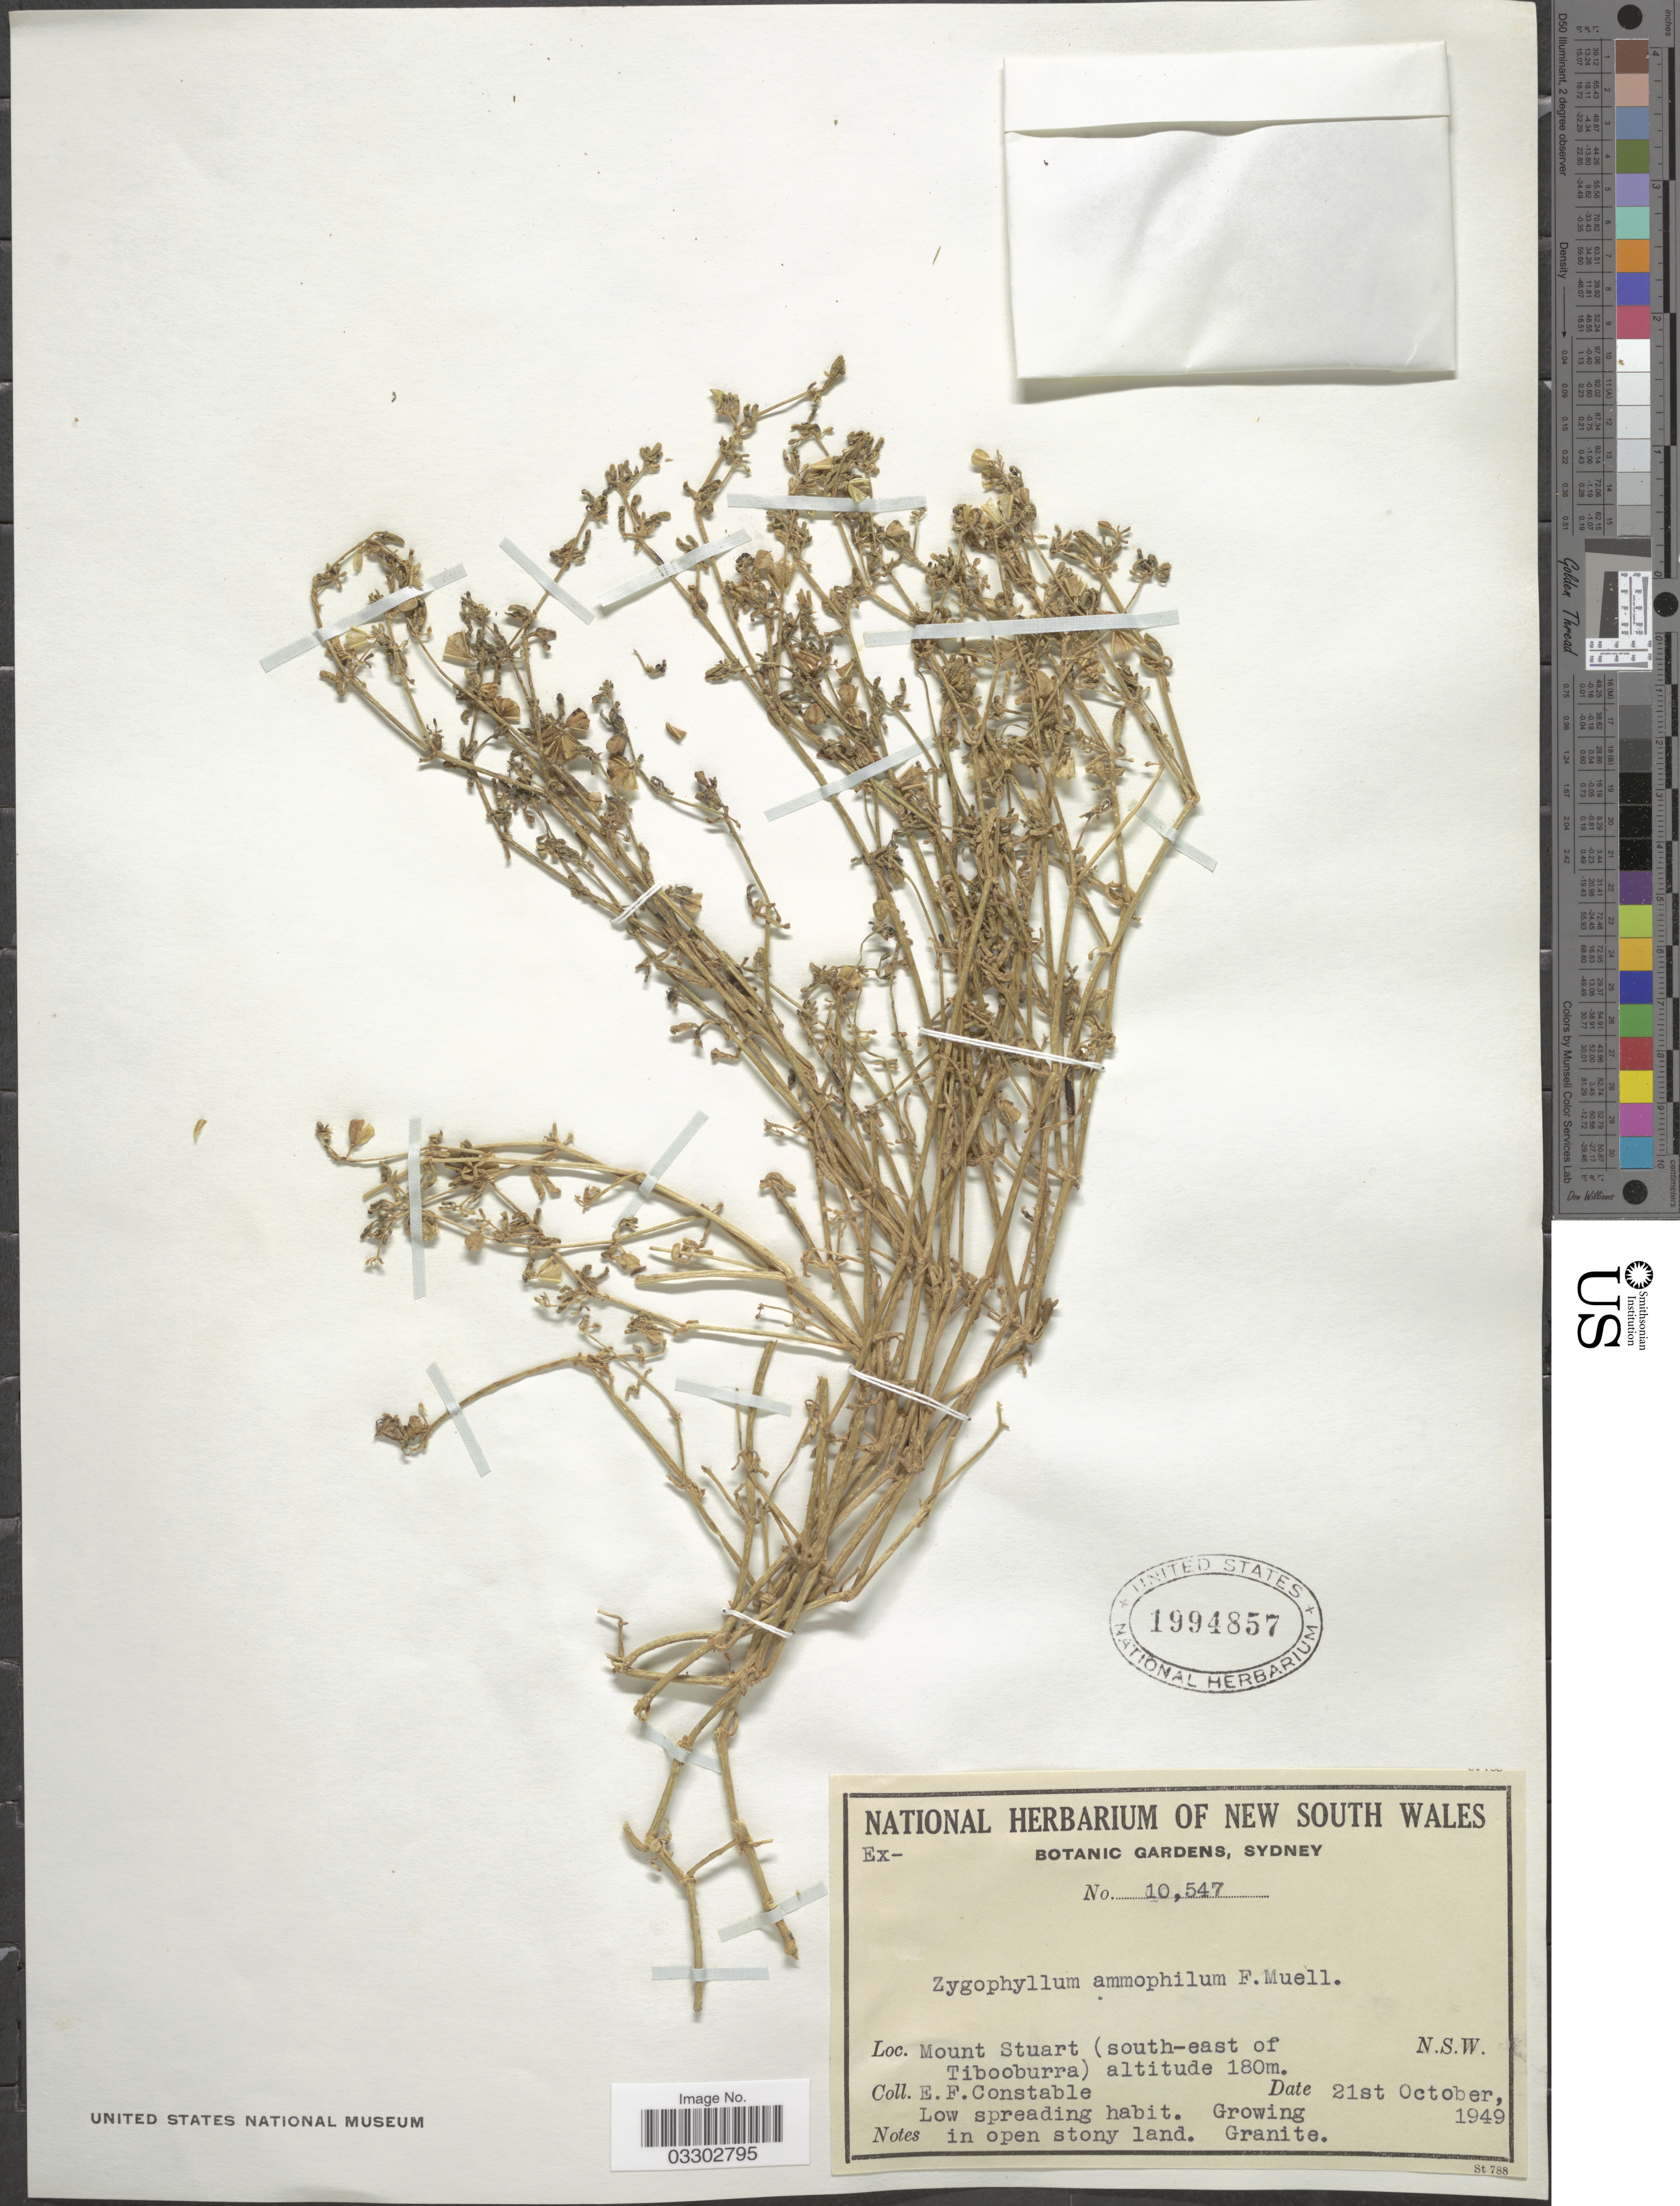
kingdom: Plantae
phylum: Tracheophyta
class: Magnoliopsida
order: Zygophyllales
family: Zygophyllaceae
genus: Roepera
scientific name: Roepera angustifolia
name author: (H. Eichler) Beier & Thulin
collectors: E. F. Constable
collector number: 10547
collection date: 1949-10-21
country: Australia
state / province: New South Wales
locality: Mount Stuart (south-east of Tibooburra).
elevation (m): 180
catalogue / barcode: US 1994857